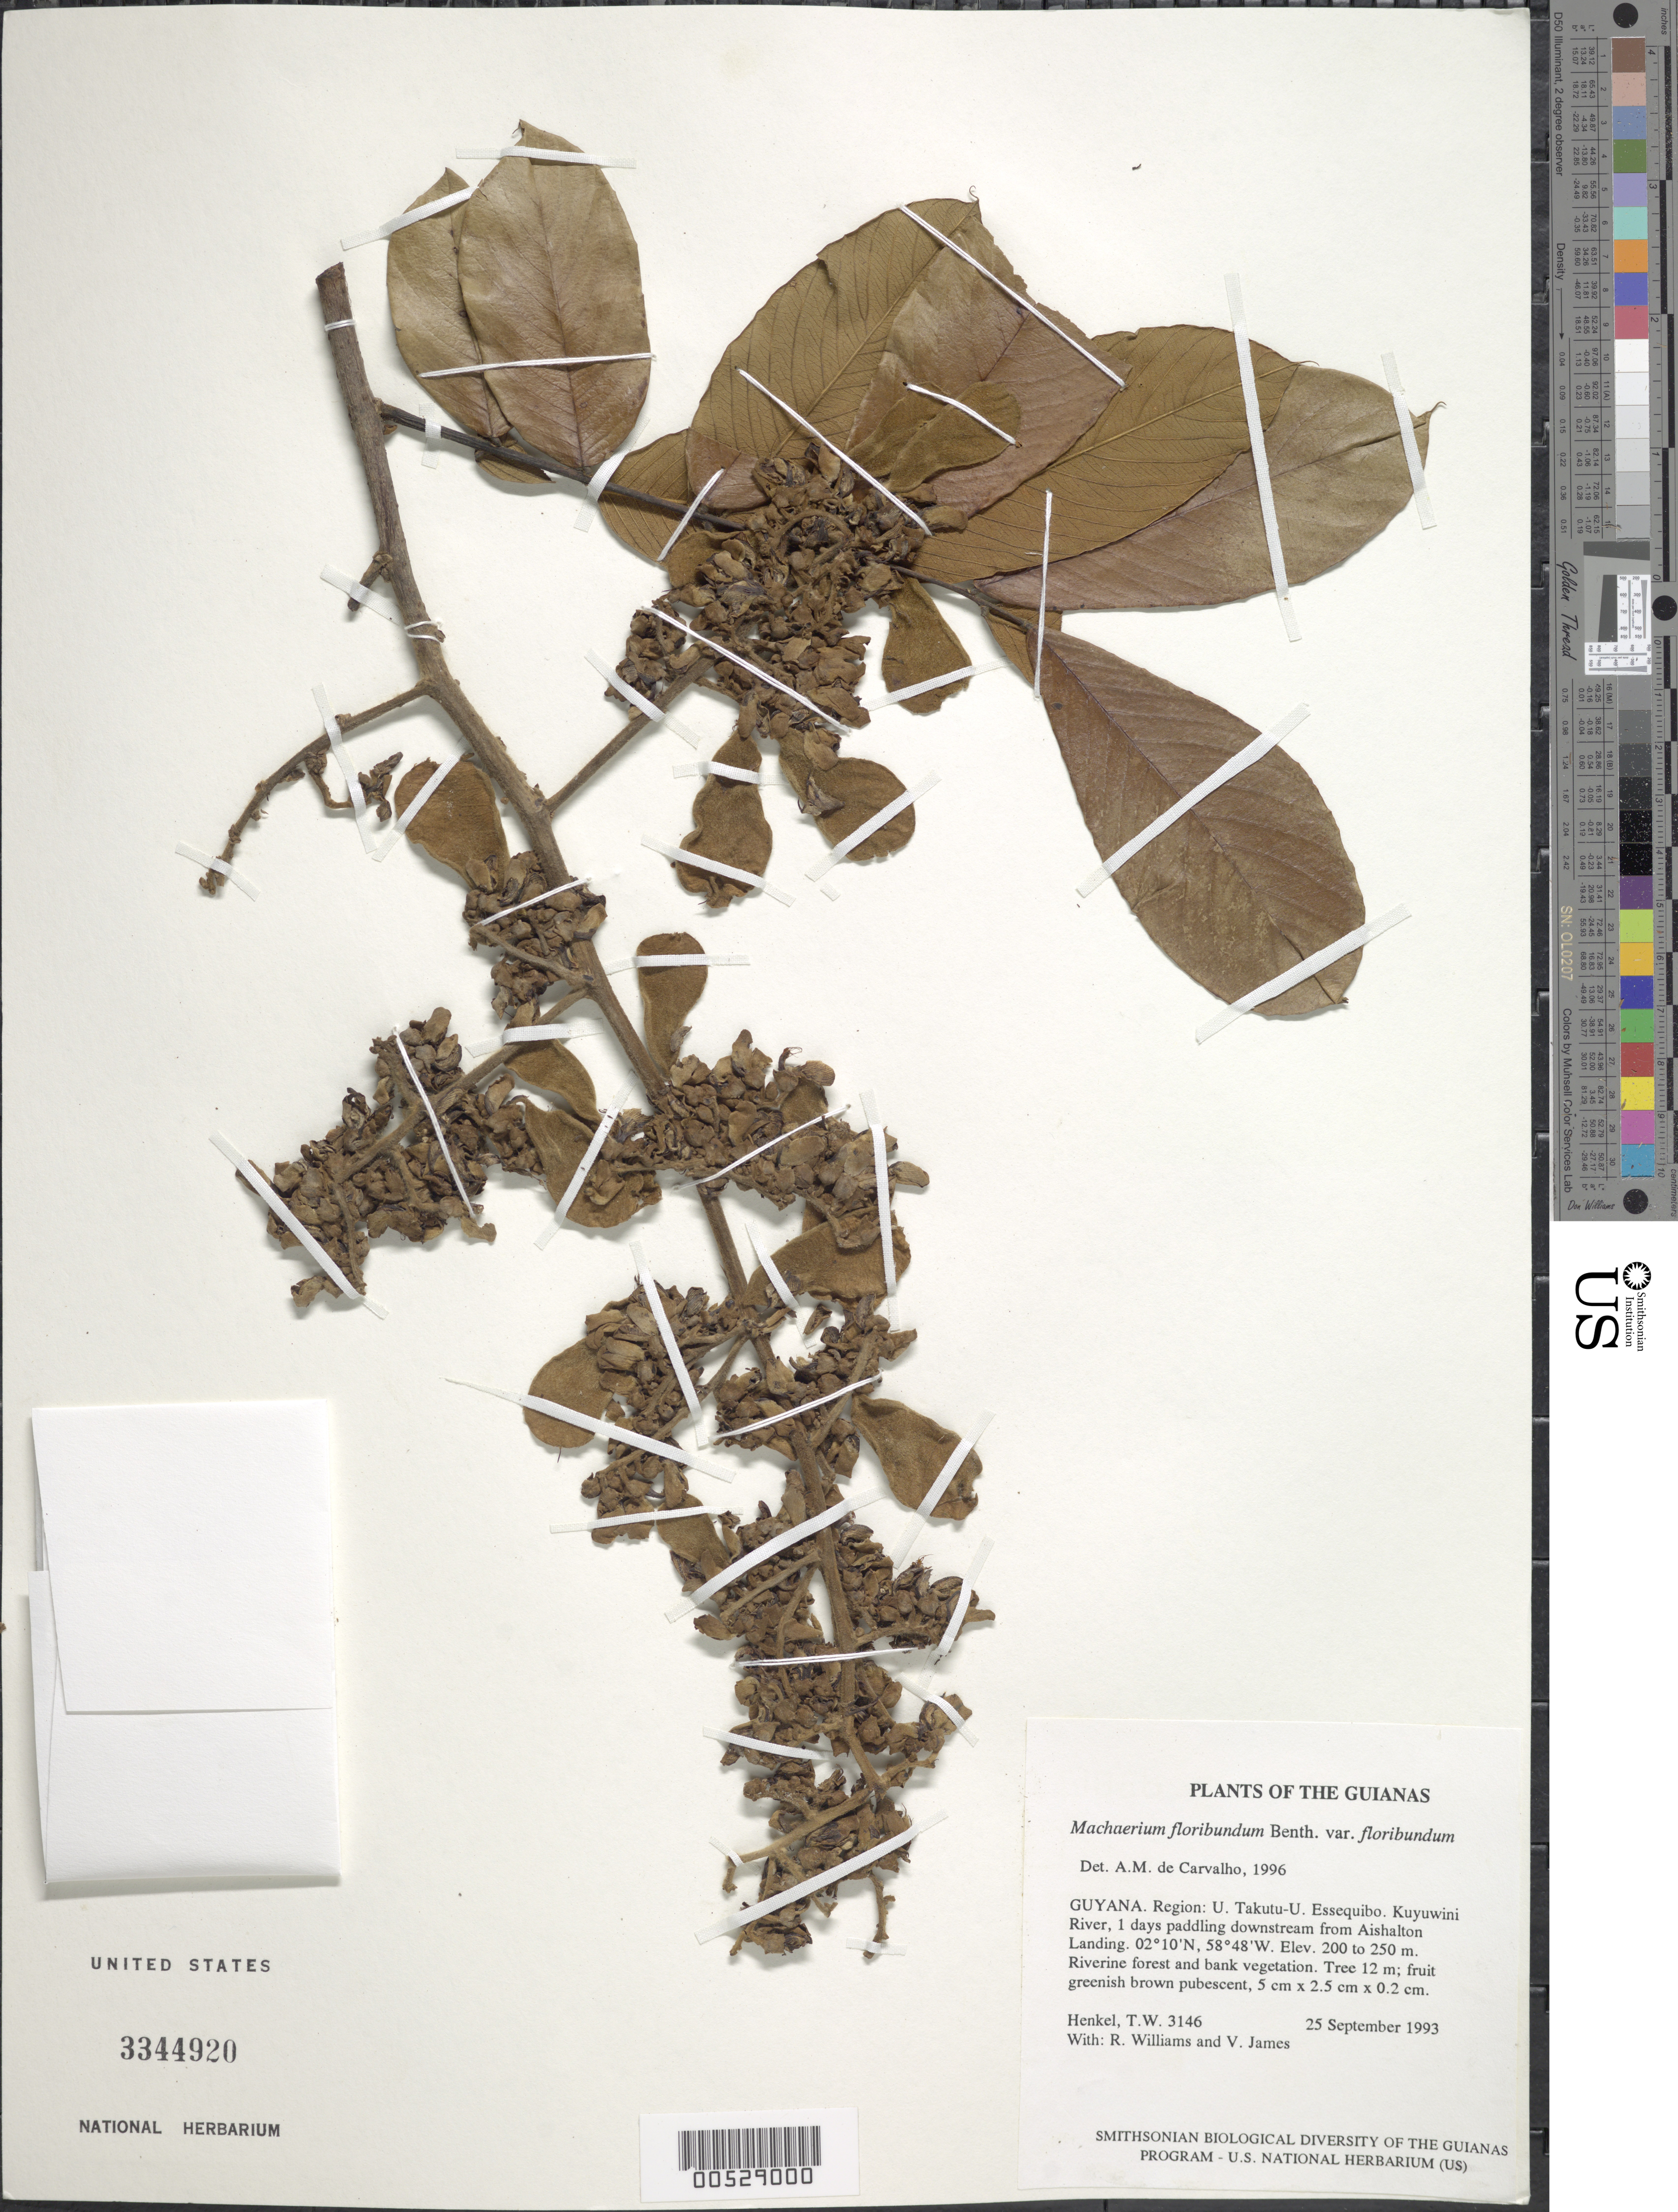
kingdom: Plantae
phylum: Tracheophyta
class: Magnoliopsida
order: Fabales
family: Fabaceae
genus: Machaerium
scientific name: Machaerium floribundum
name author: Benth.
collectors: T. Henkel, R. Williams & V. James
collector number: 3146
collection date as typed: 25 September 1993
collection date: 1993-09-25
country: Guyana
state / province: U. Takutu-U. Essequibo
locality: Kuyuwini River, 1 days paddling downstream from Aishalton Landing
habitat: Riverine forest and bank vegetation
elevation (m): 200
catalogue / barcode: US 3344920